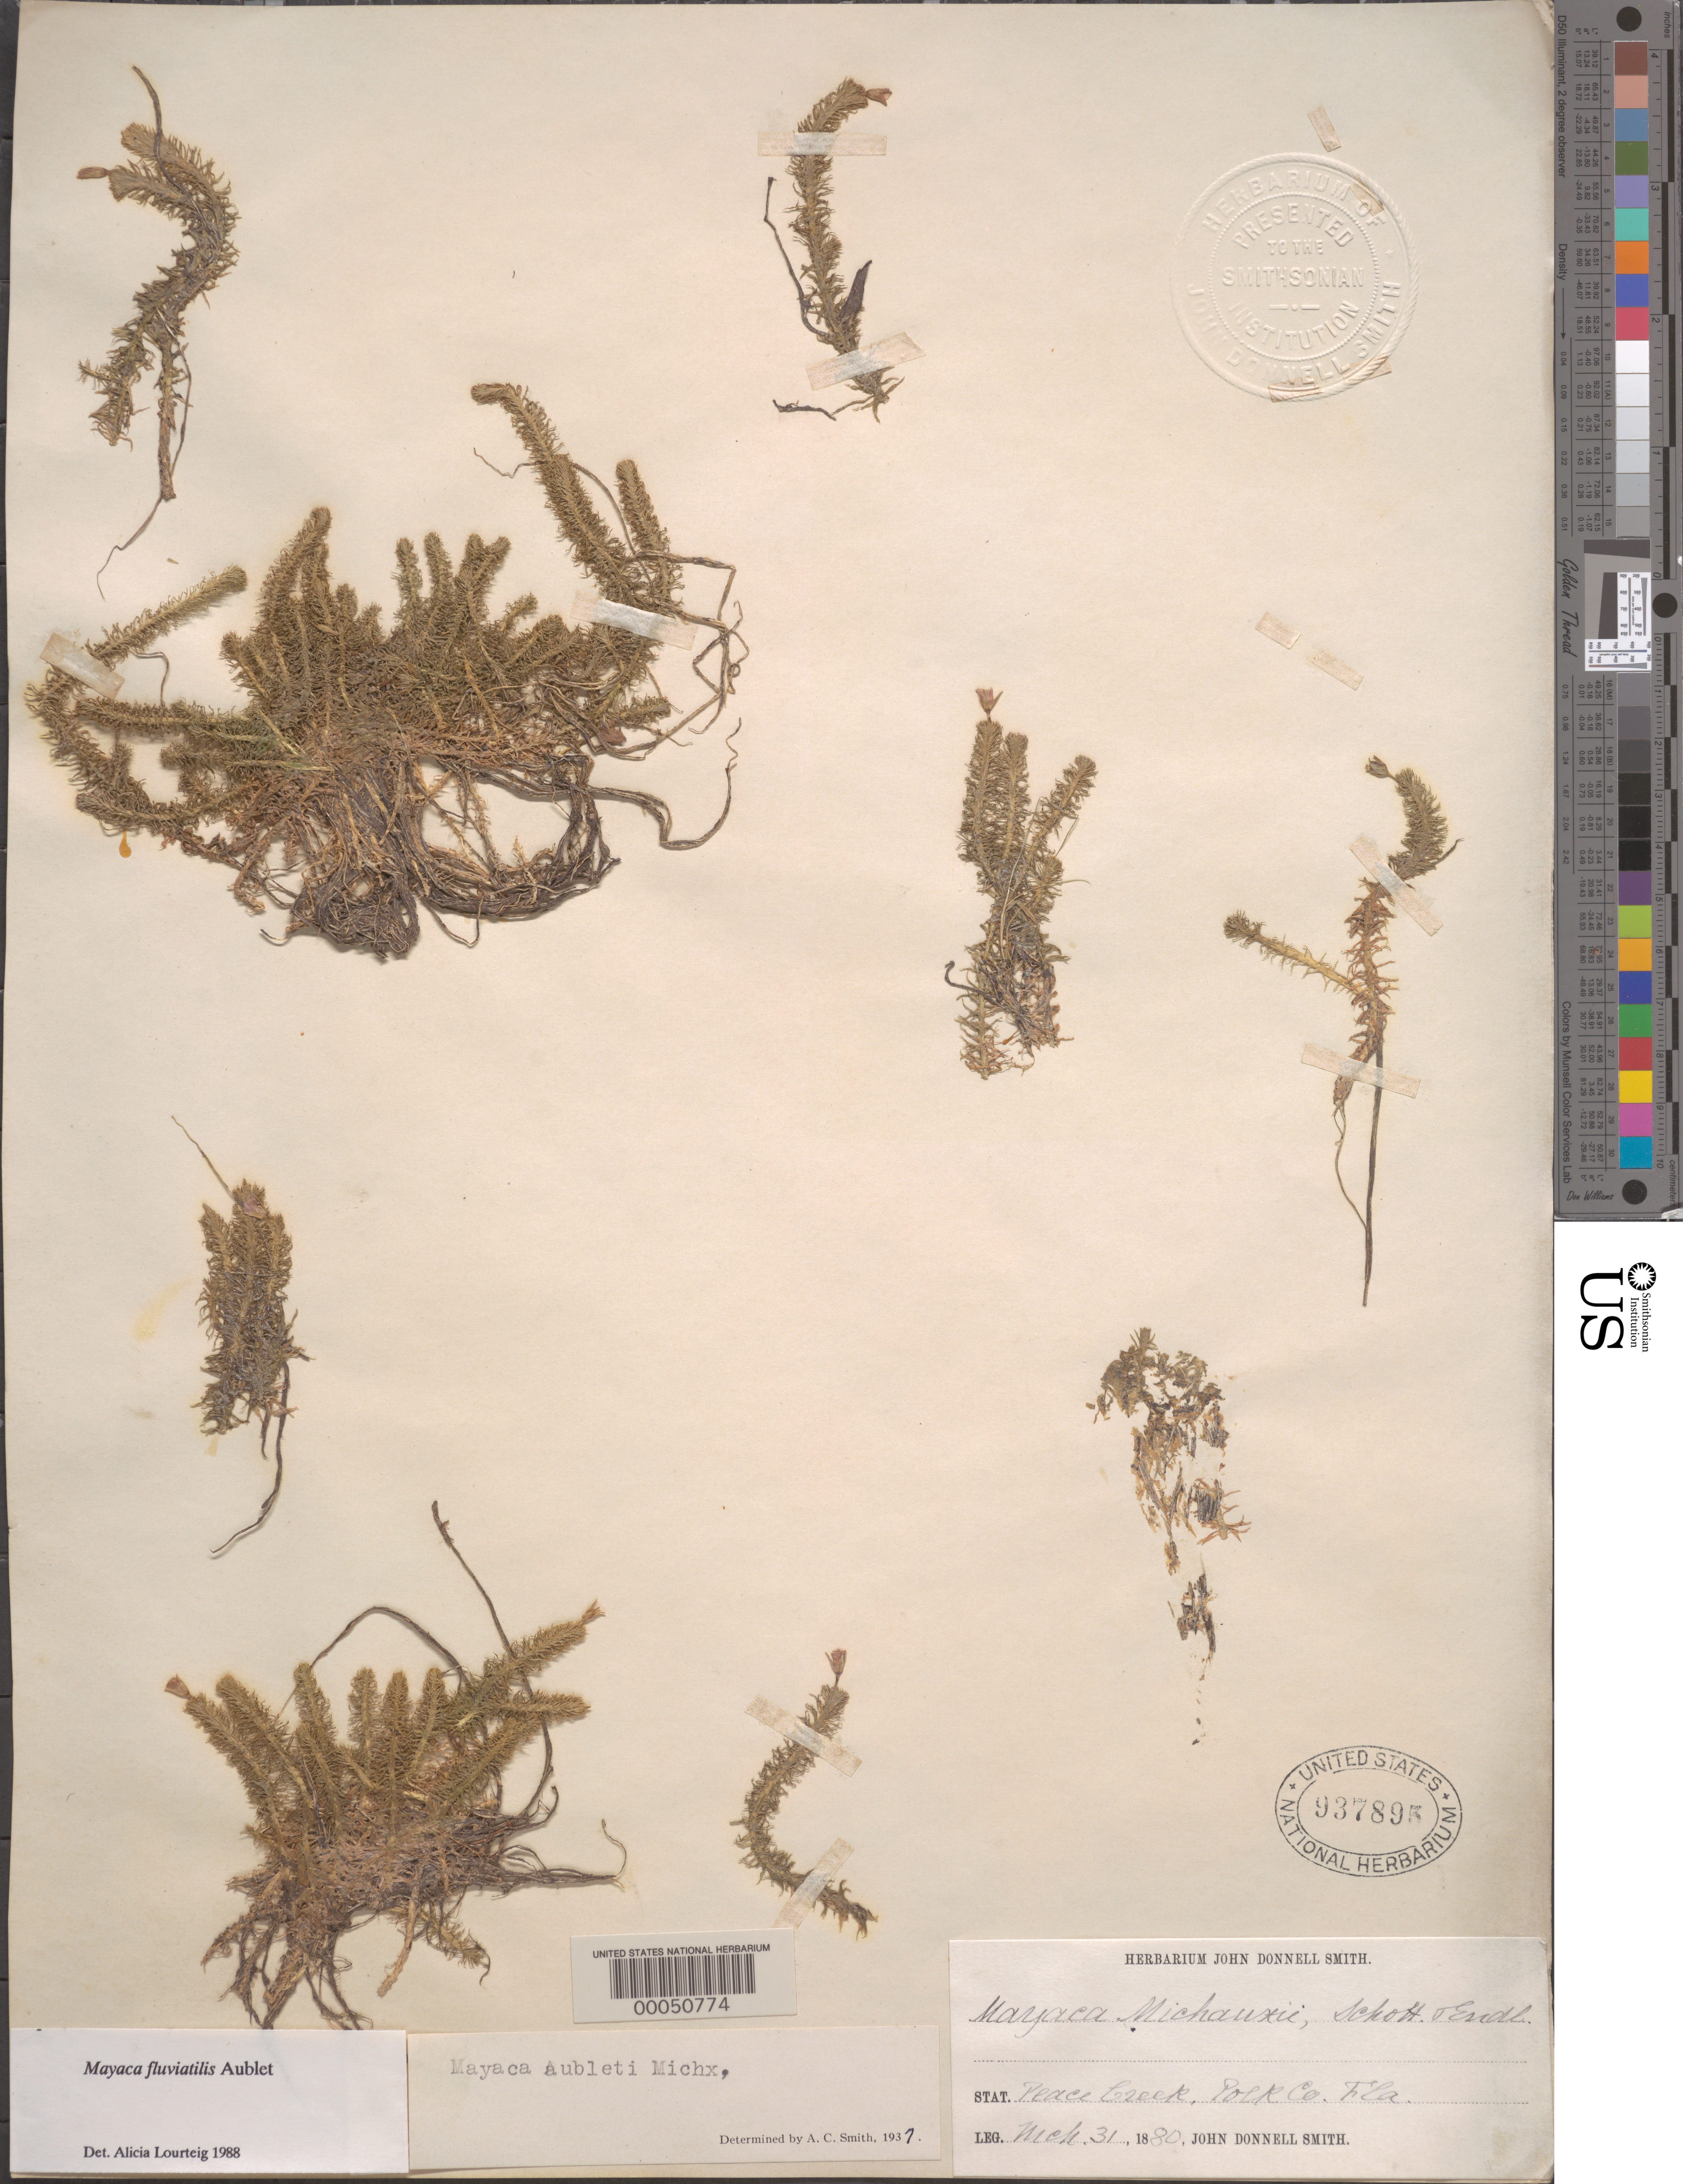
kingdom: Plantae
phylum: Tracheophyta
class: Liliopsida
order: Poales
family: Mayacaceae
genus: Mayaca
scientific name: Mayaca fluviatilis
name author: Aubl.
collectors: J. Donnell Smith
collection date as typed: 31 Mar 1880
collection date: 1880-03-31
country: United States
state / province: Florida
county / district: Polk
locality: Peace creek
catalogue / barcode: US 937895